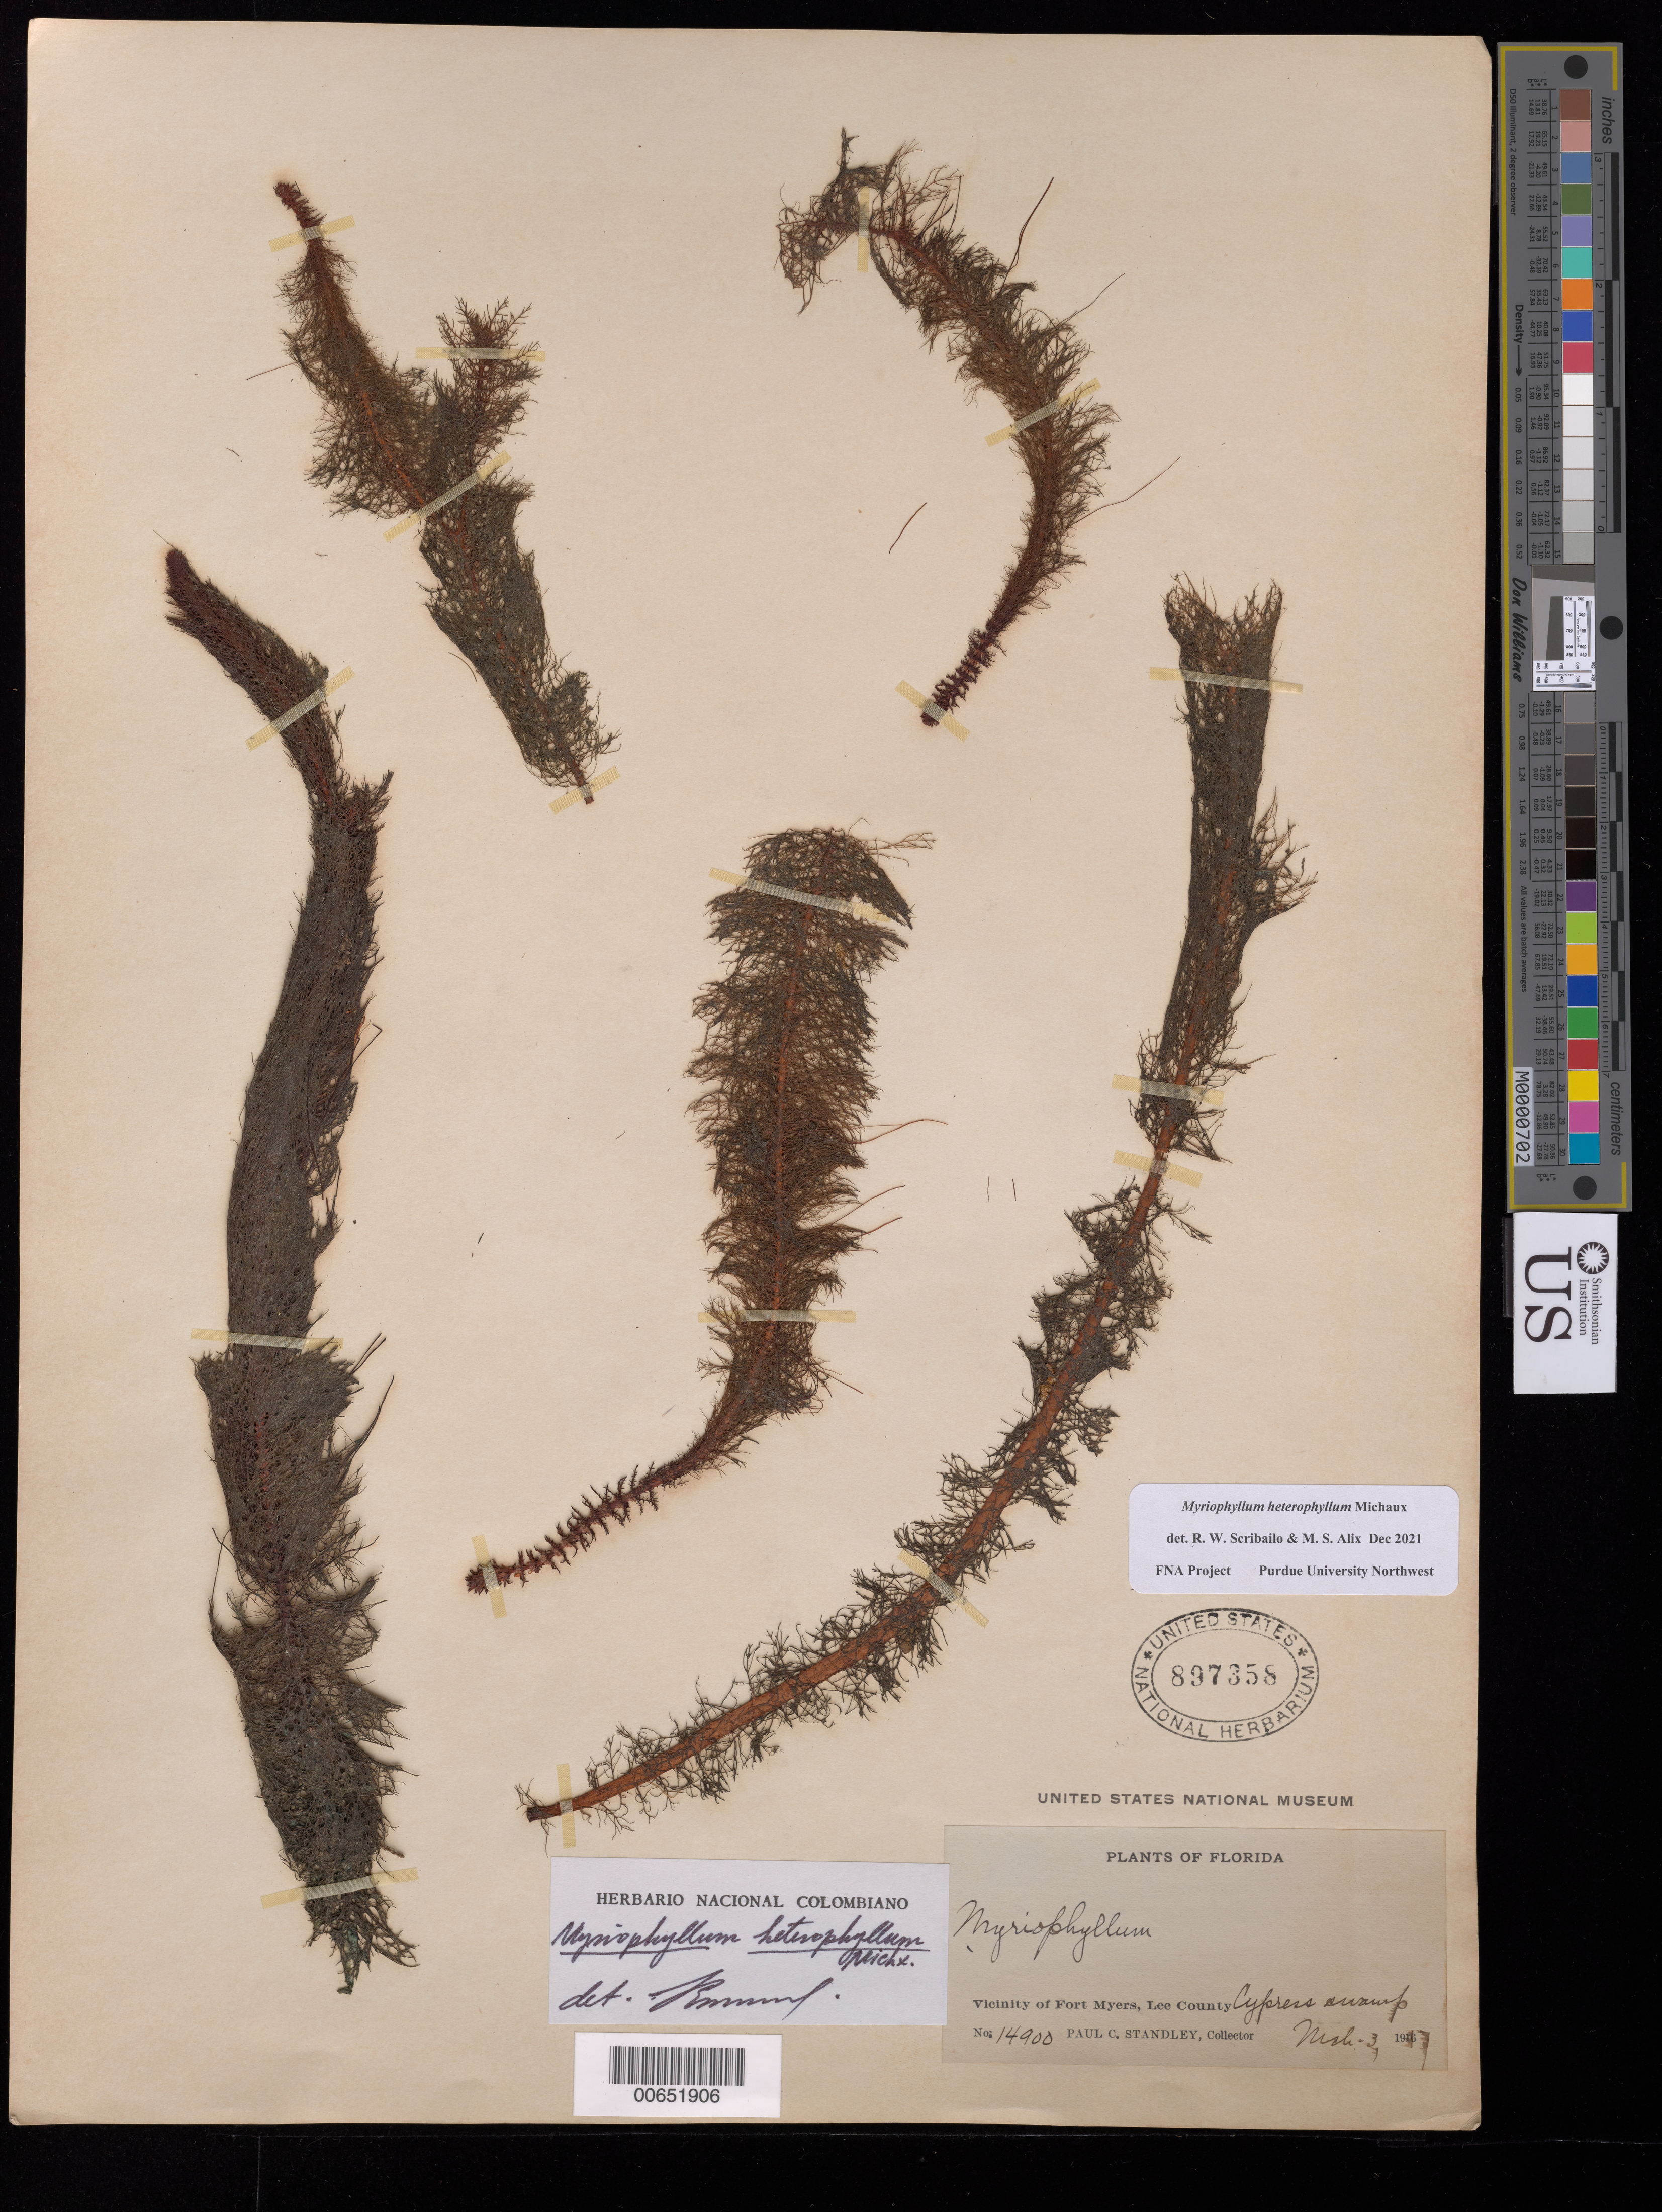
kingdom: Plantae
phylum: Tracheophyta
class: Magnoliopsida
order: Saxifragales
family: Haloragaceae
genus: Myriophyllum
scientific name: Myriophyllum heterophyllum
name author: Michx.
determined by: Scribailo, R. W.; Alix, M. S.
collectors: P. C. Standley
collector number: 14900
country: United States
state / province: Florida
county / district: Lee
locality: Fort Myers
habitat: Cyprus swamp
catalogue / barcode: US 897358